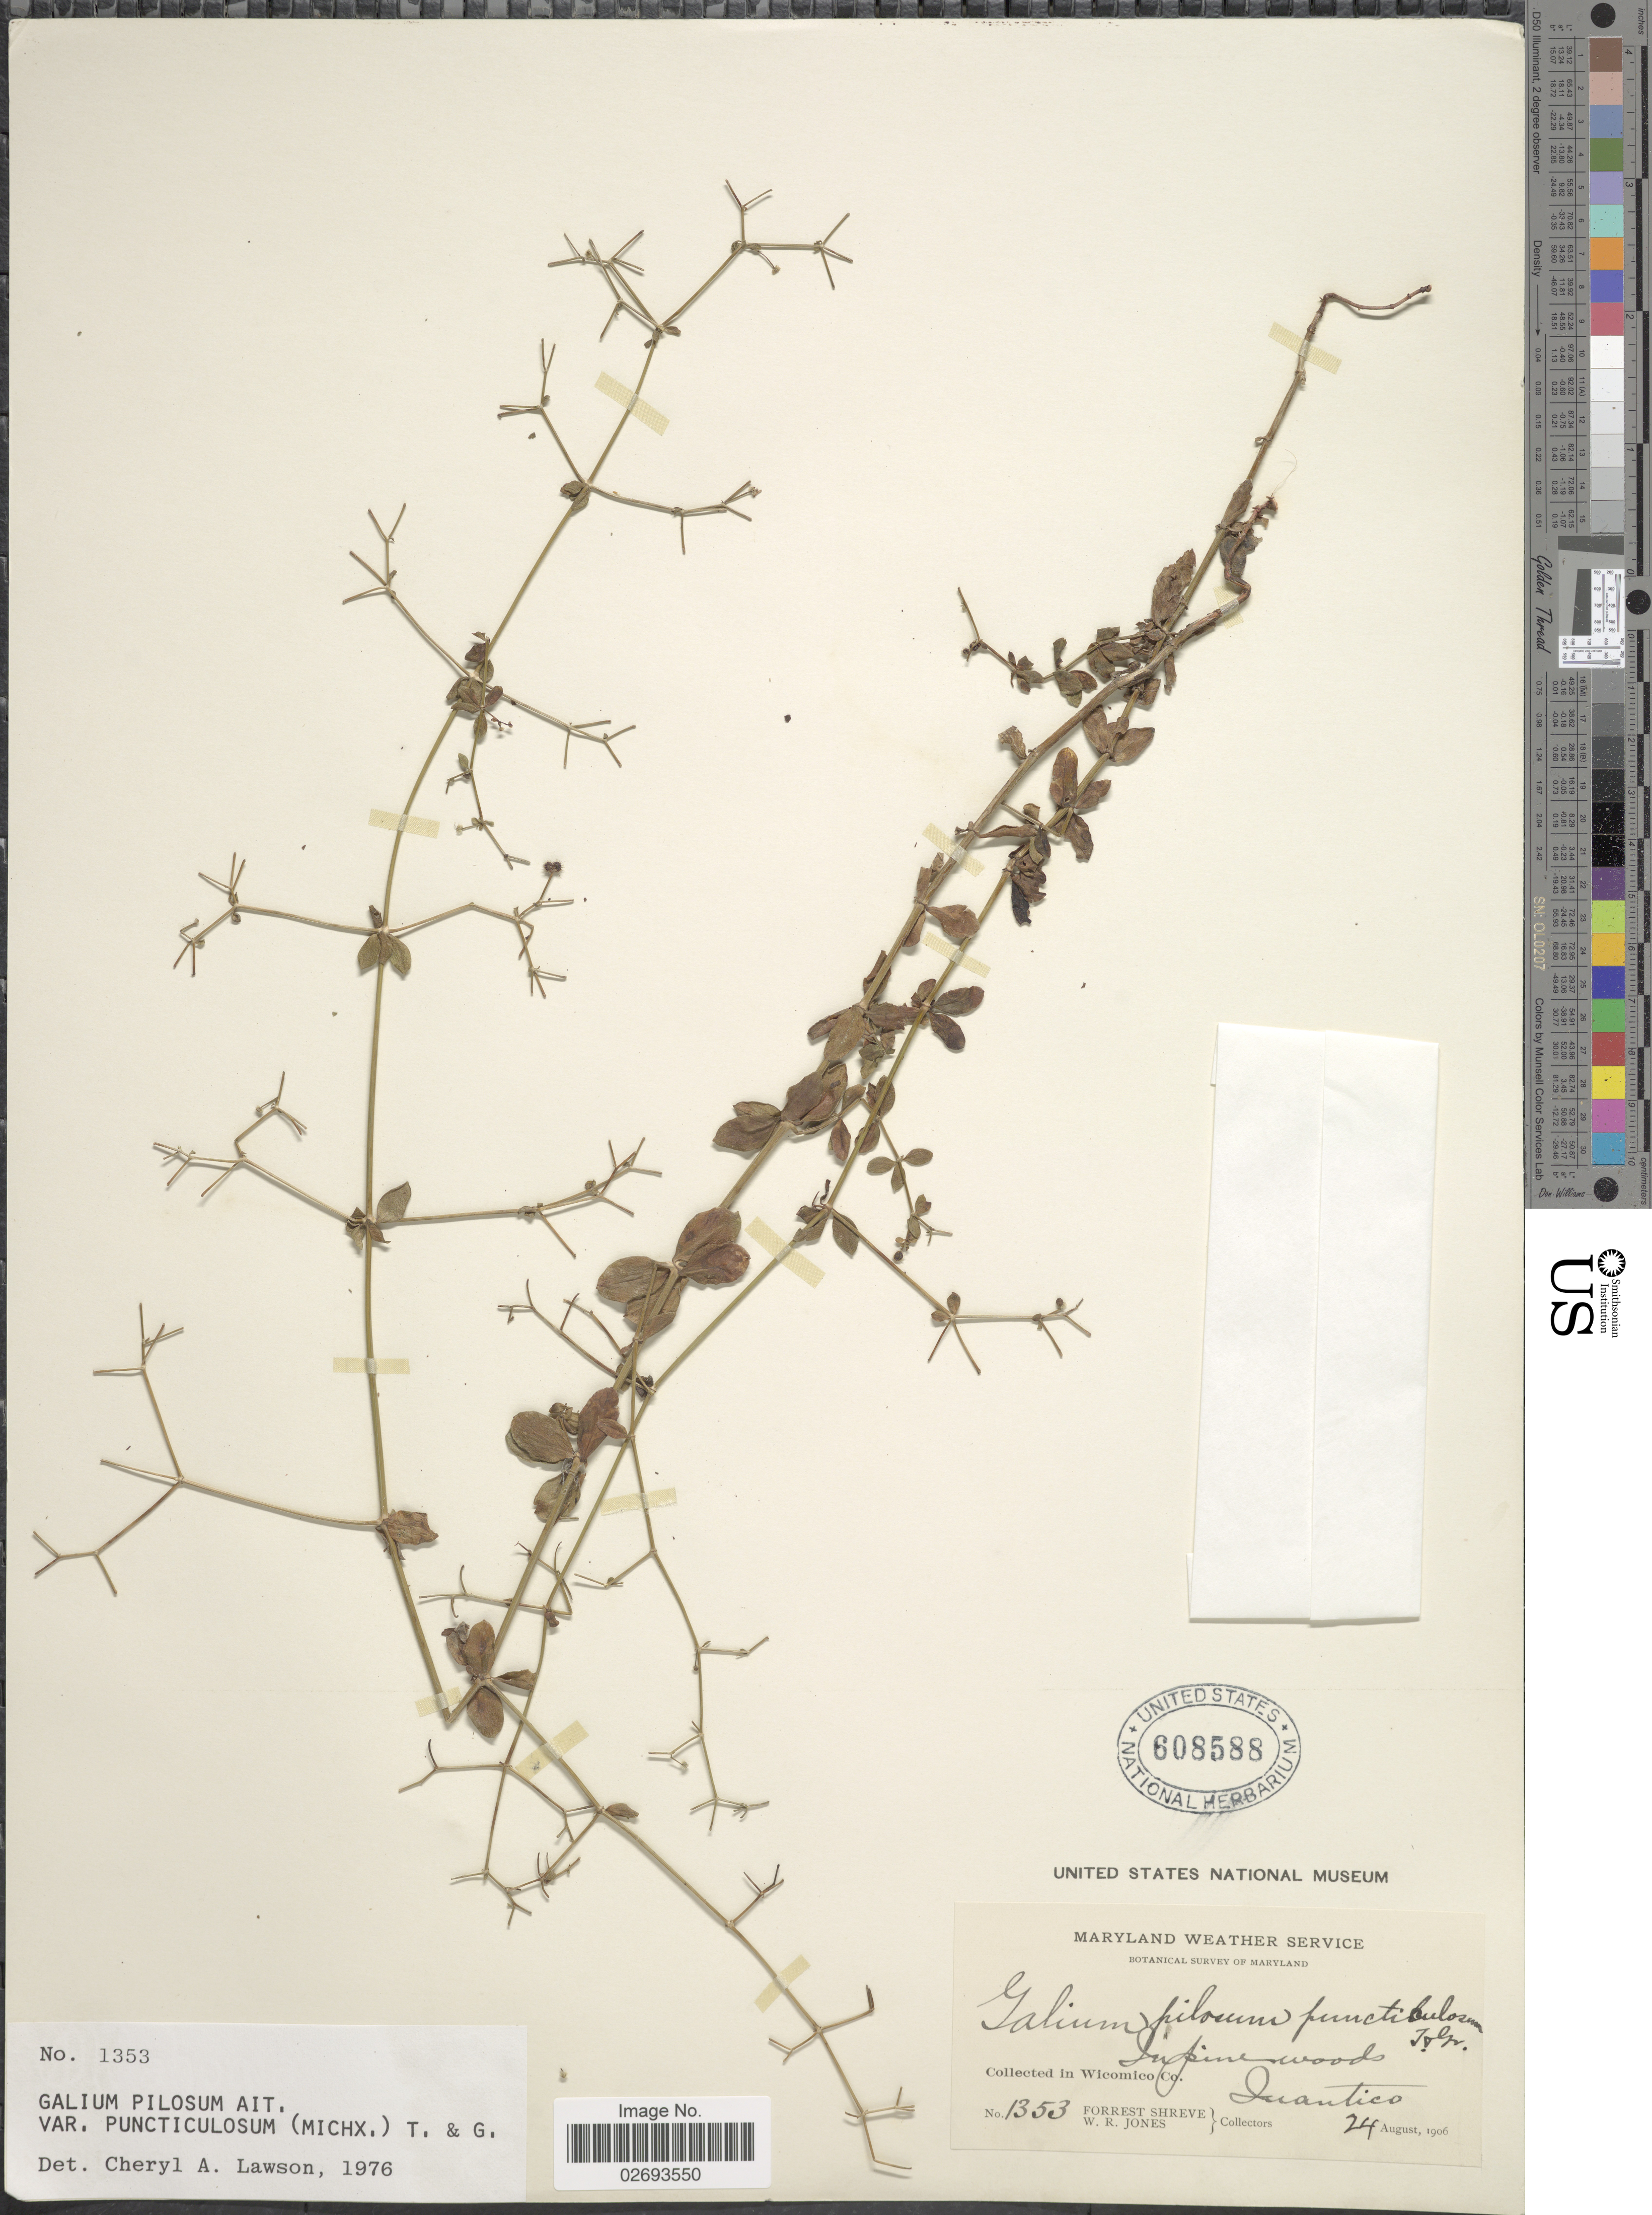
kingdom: Plantae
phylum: Tracheophyta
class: Magnoliopsida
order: Gentianales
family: Rubiaceae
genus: Galium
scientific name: Galium pilosum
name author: Aiton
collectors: F. Shreve & W. R. Jones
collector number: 1353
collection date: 1906-08-24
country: United States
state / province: Maryland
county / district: Wicomico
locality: Maryland Weather Service, Wicomico Co., Quantico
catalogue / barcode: US 608588